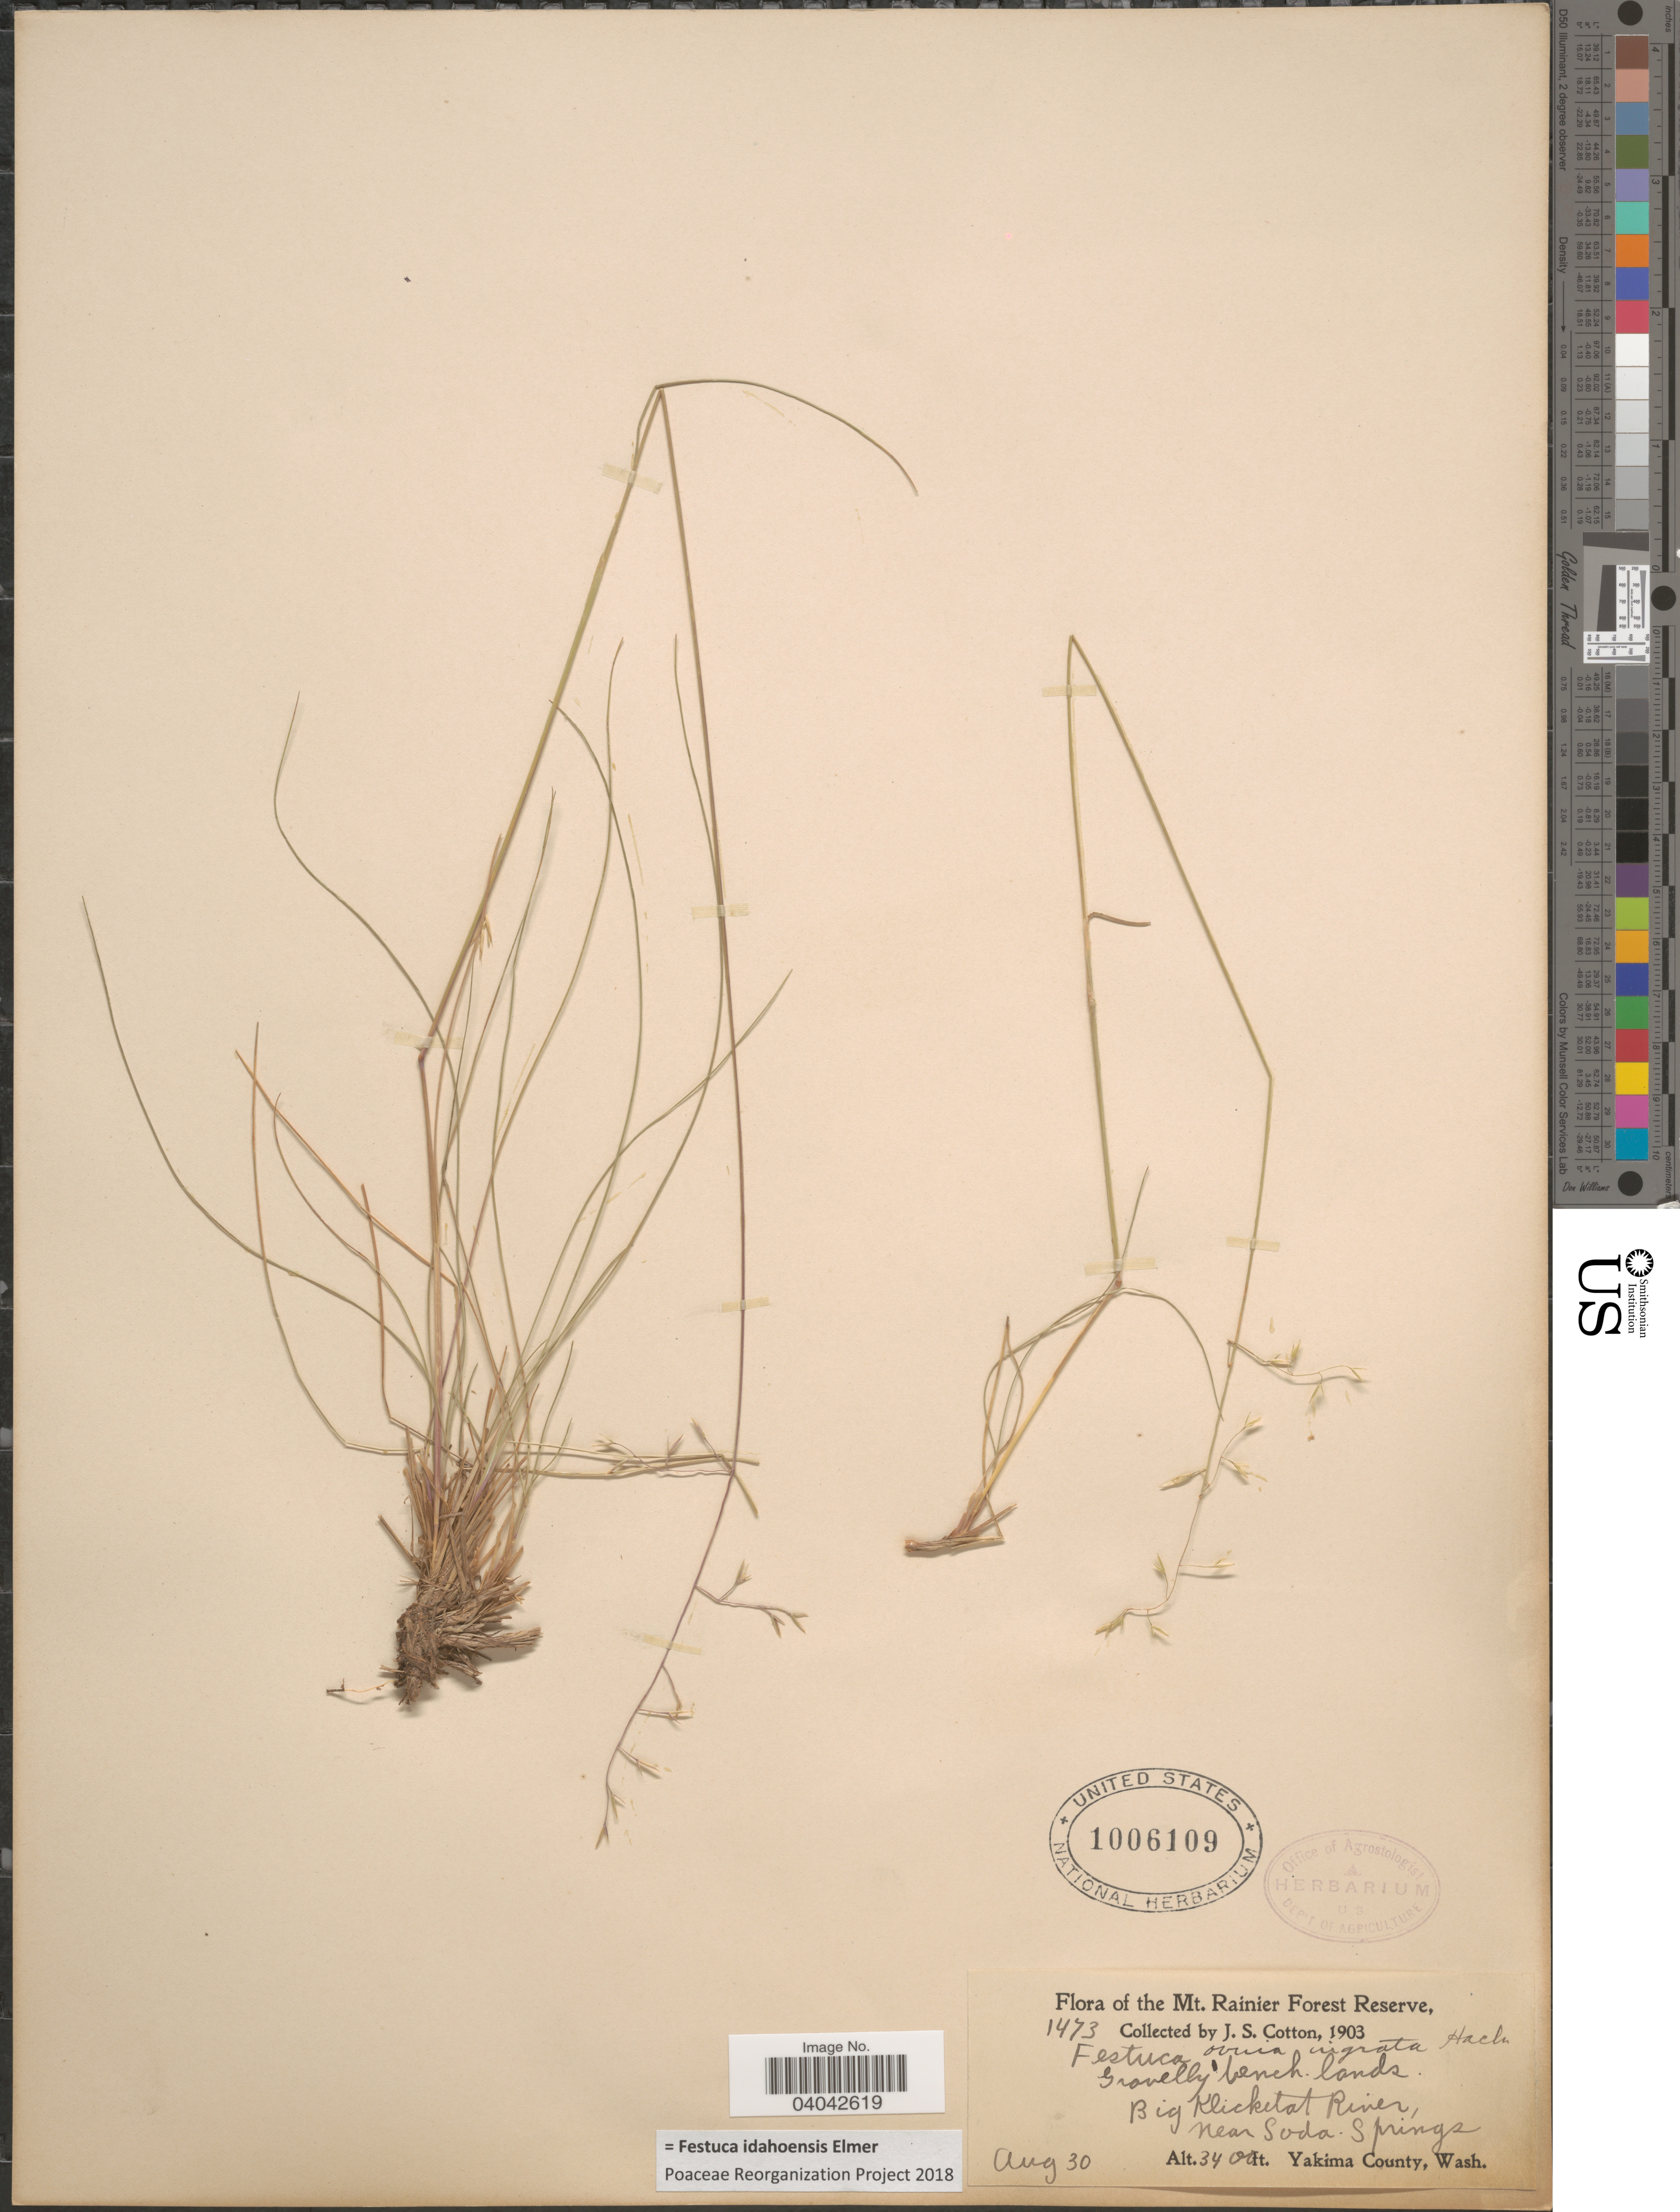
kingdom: Plantae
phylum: Tracheophyta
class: Liliopsida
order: Poales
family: Poaceae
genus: Festuca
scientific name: Festuca idahoensis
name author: Elmer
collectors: J. S. Cotton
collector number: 1473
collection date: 1903-08-30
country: United States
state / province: Washington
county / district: Yakima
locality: The Mt. Rainier Forest Reserve. Big Klickitat River, near Soda Springs. Yakima County.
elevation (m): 1036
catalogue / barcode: US 1006109